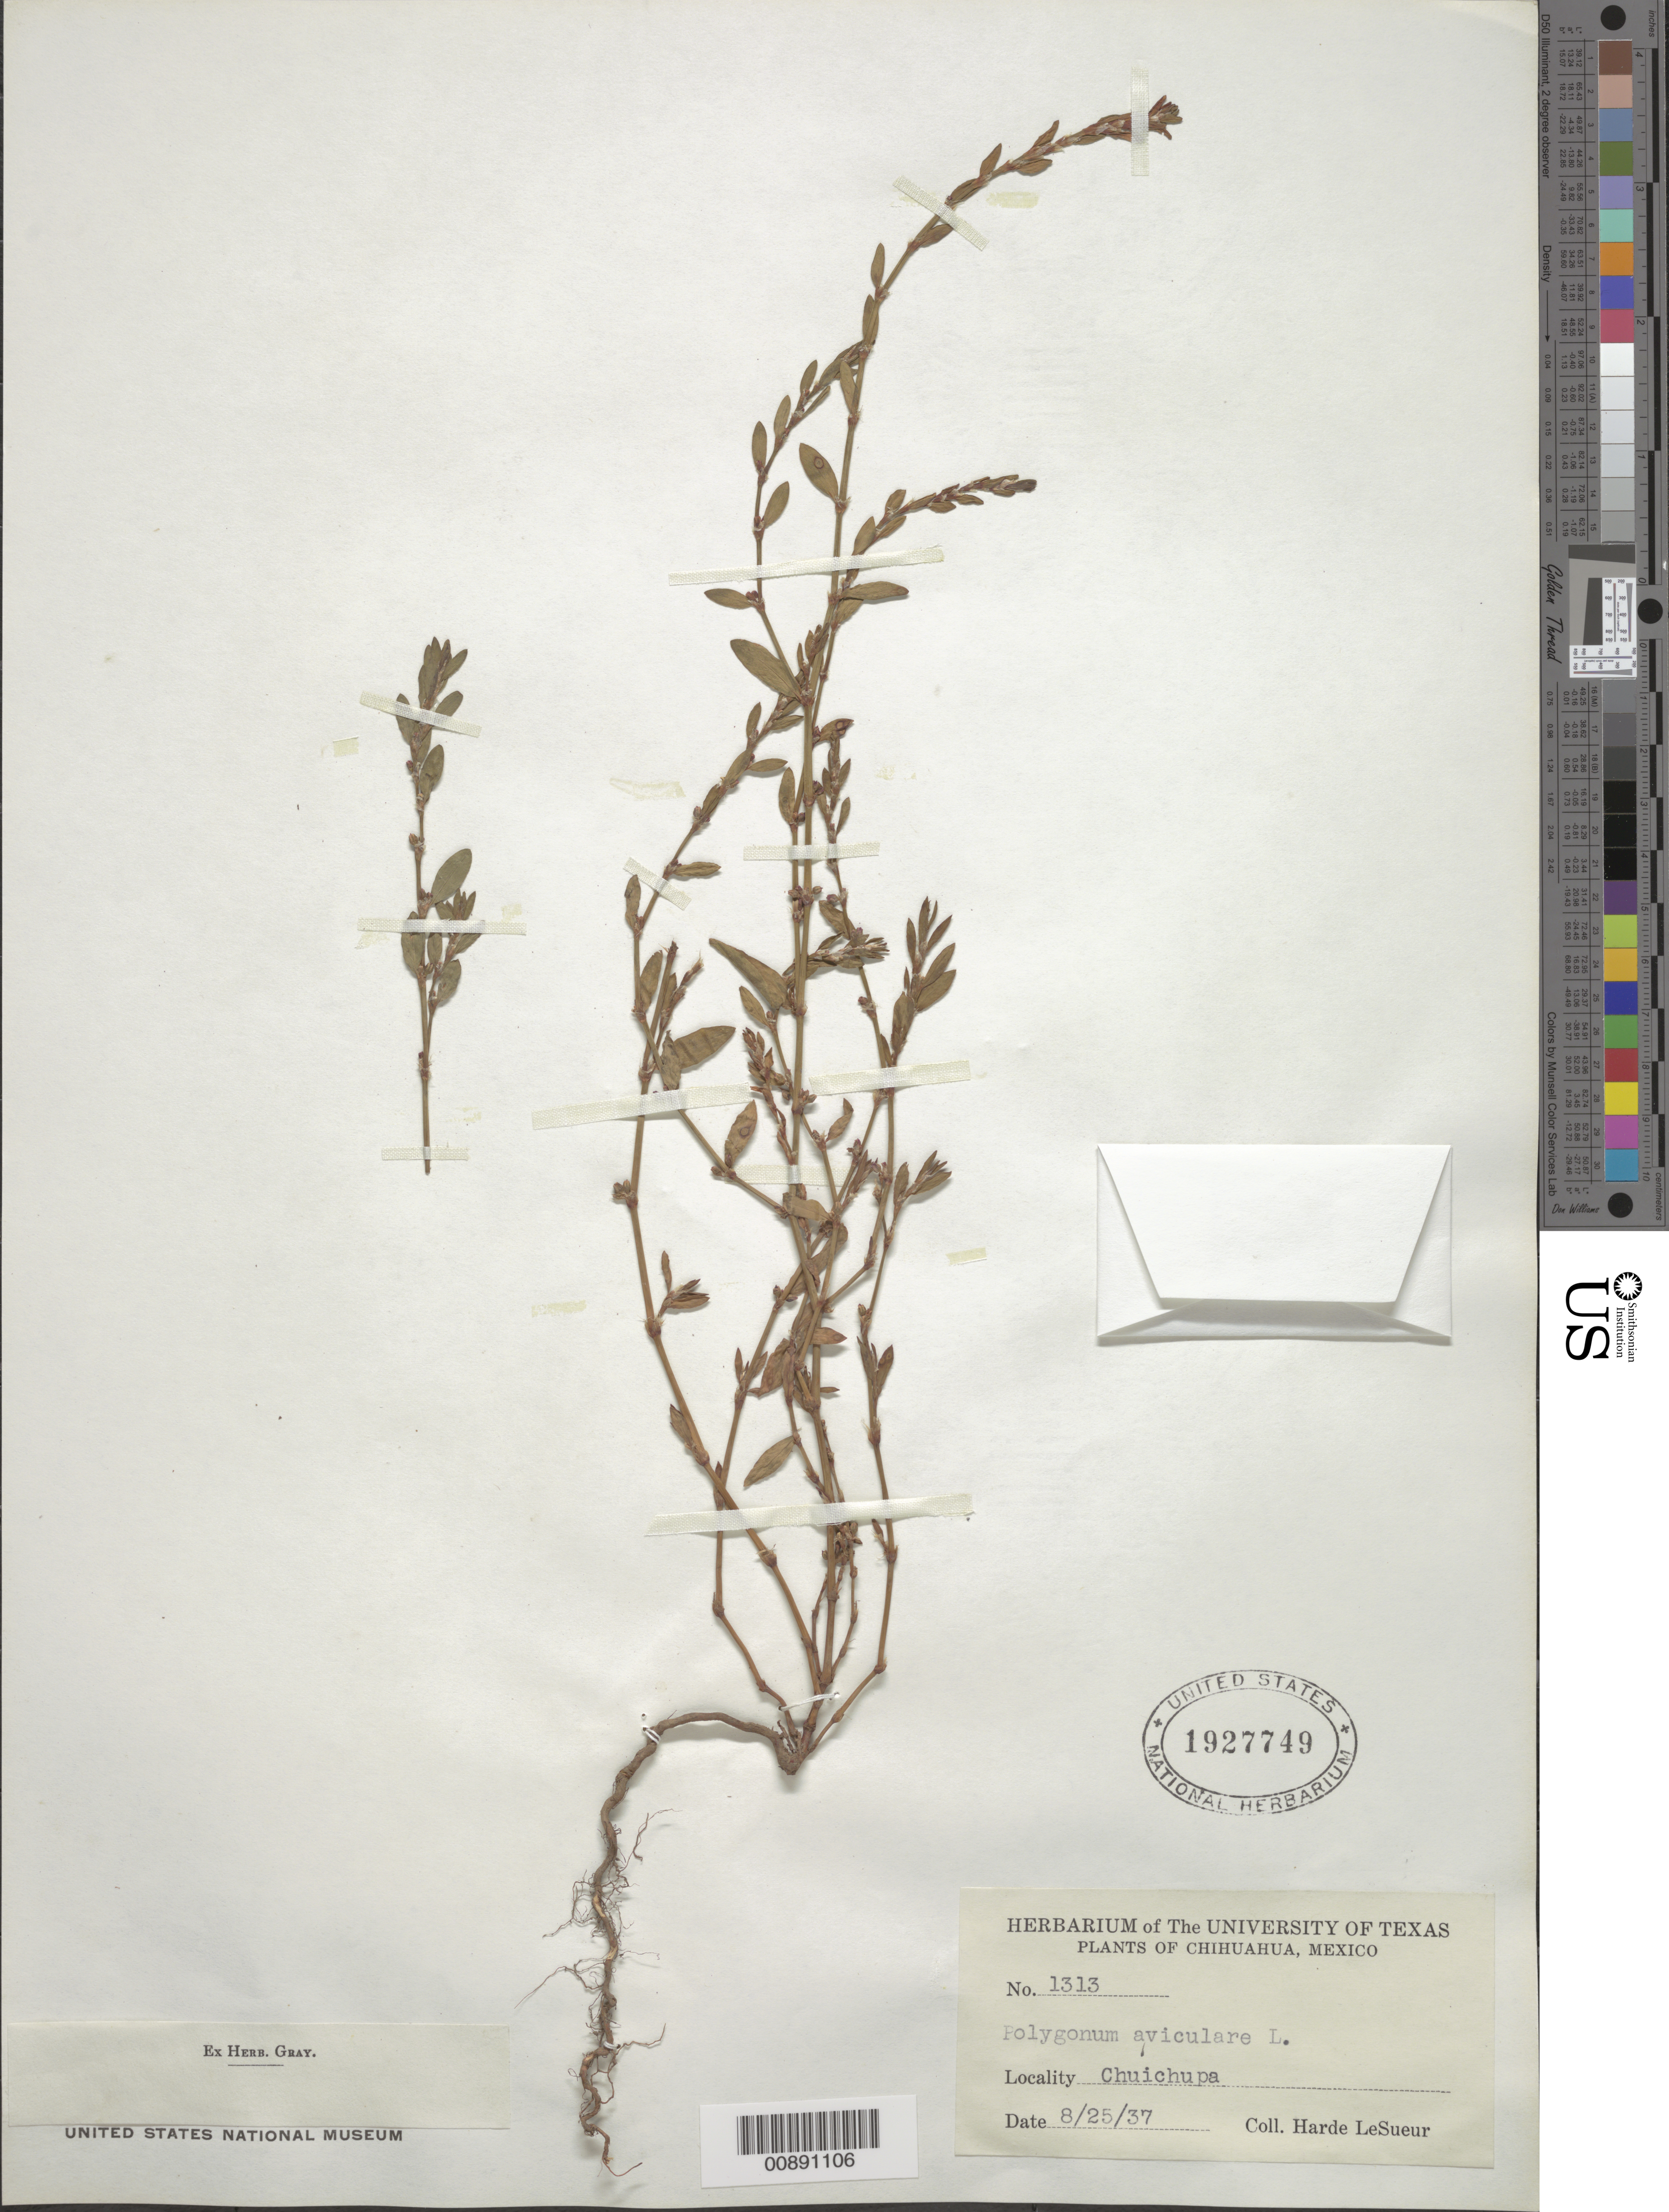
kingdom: Plantae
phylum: Tracheophyta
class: Magnoliopsida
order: Caryophyllales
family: Polygonaceae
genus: Polygonum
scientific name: Polygonum aviculare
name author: L.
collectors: D. H. LeSueur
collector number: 1312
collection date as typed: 25 Aug 1937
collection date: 1937-08-25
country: Mexico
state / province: Chihuahua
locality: Chuichupa, Chihuahua.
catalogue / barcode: US 1927749